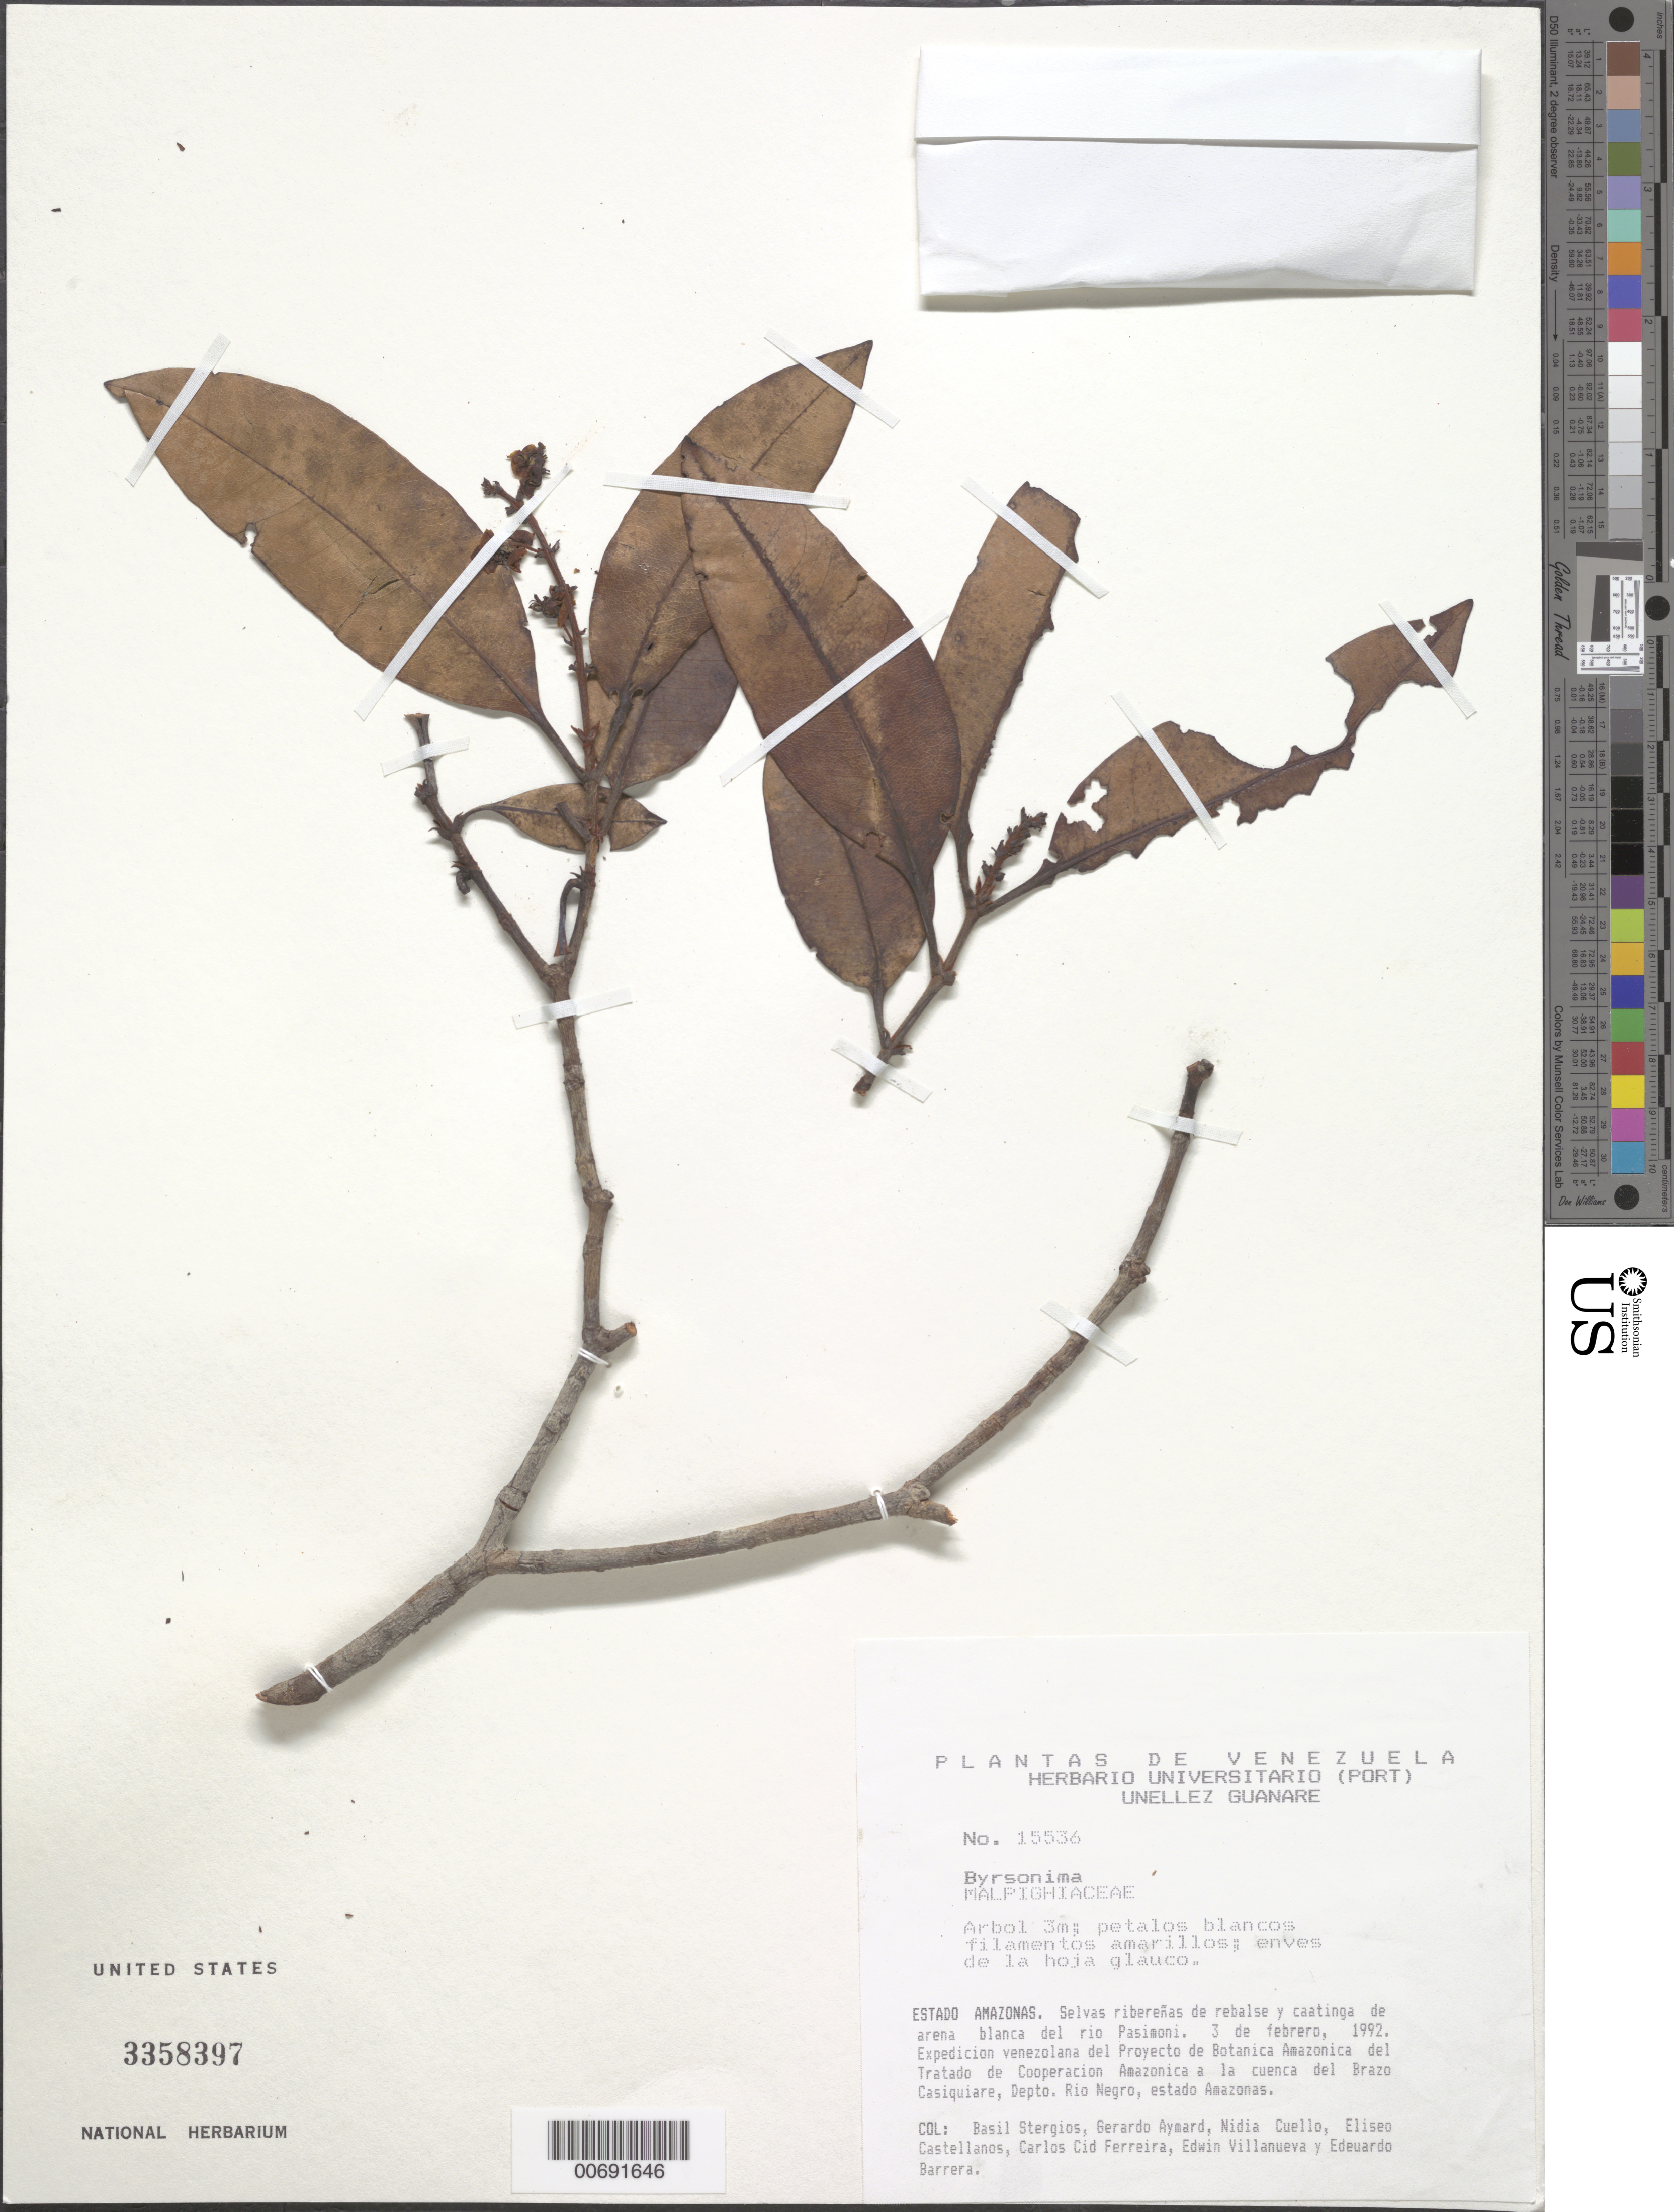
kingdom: Plantae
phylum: Tracheophyta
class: Magnoliopsida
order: Malpighiales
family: Malpighiaceae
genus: Byrsonima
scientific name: Byrsonima sp.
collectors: B. G. Stergios, G. A. Aymard, N. L. Cuello, E. Castellanos, C. A. Cid Ferreira, E. Villanueva & E. Barrera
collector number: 15536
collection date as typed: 3-Feb-92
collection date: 1992-02-03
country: Venezuela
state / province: Amazonas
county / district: Río Negro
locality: Río Pasimoni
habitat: Selvas riberenas de rebalse y caatinga de arena blanca del río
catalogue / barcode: US 3358397